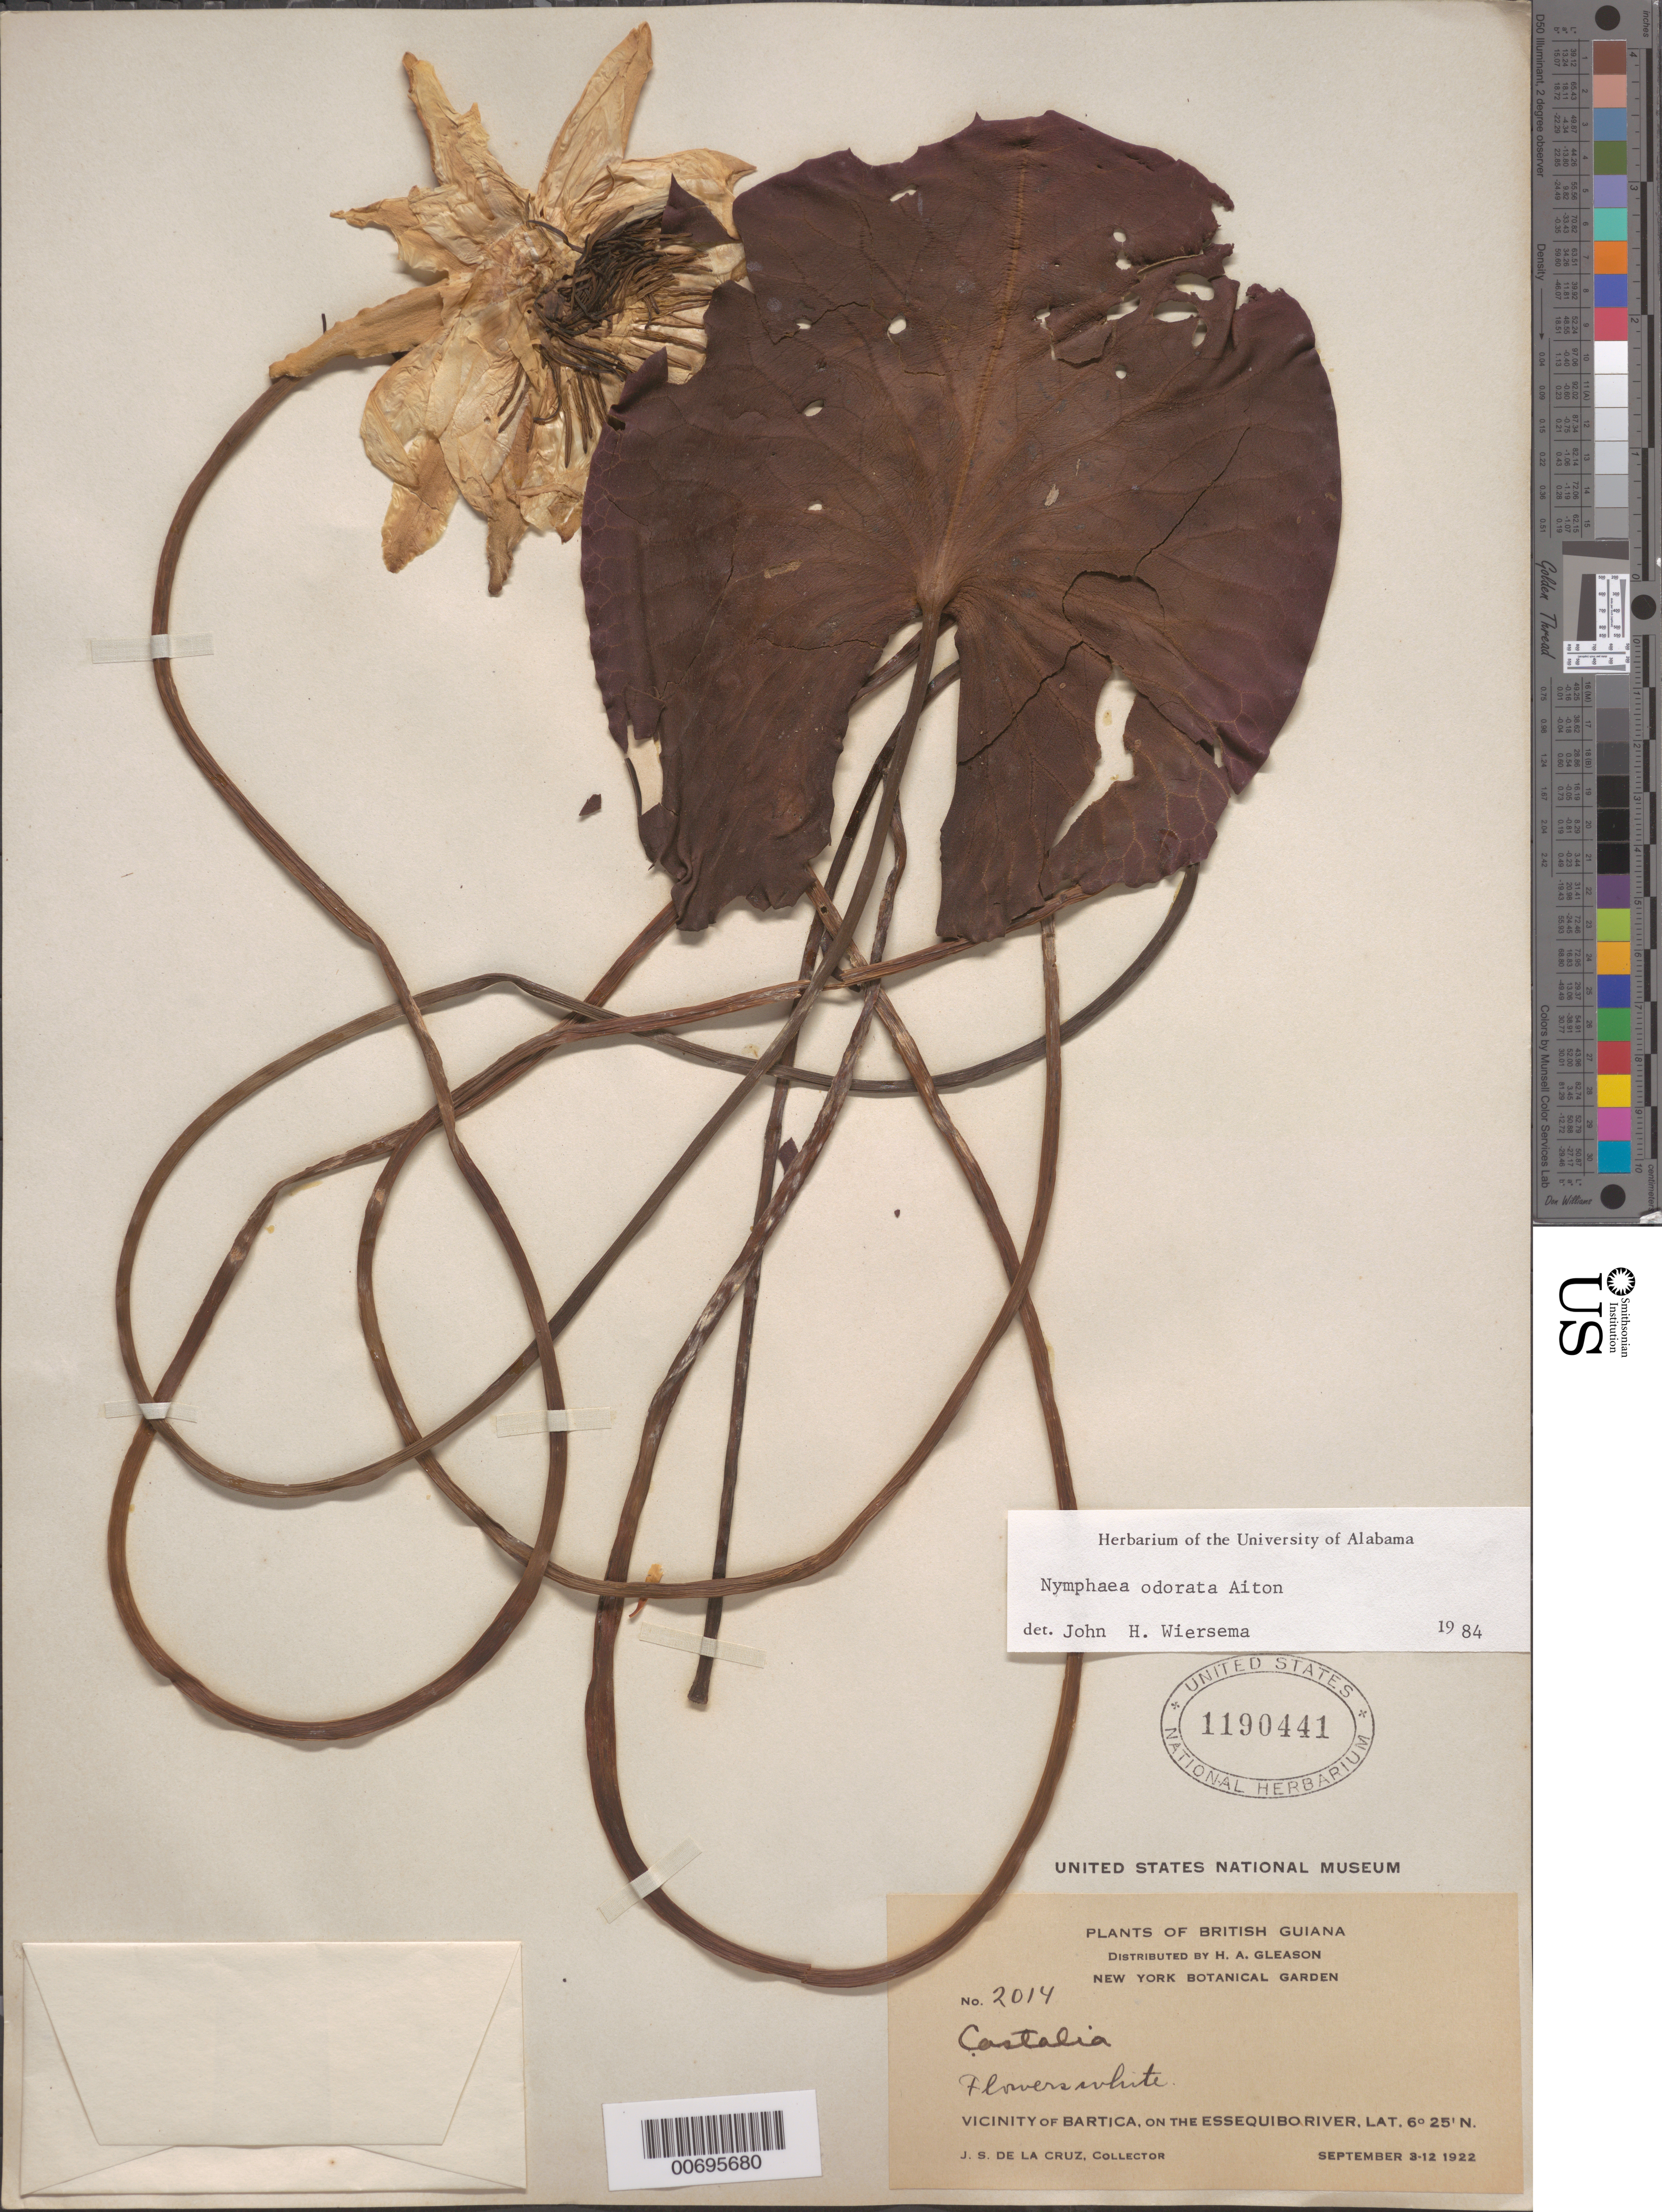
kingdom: Plantae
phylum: Tracheophyta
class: Magnoliopsida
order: Nymphaeales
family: Nymphaeaceae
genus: Nymphaea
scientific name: Nymphaea odorata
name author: Aiton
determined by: Wiersema, John H.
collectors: J. S. de la Cruz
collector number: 2014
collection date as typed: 3-Sep-22 to 12-Sep-22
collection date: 1922-09-03/1922-09-12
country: Guyana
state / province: Cuyuni-Mazaruni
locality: Bartica, vic., on the Essequibo River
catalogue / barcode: US 1190441